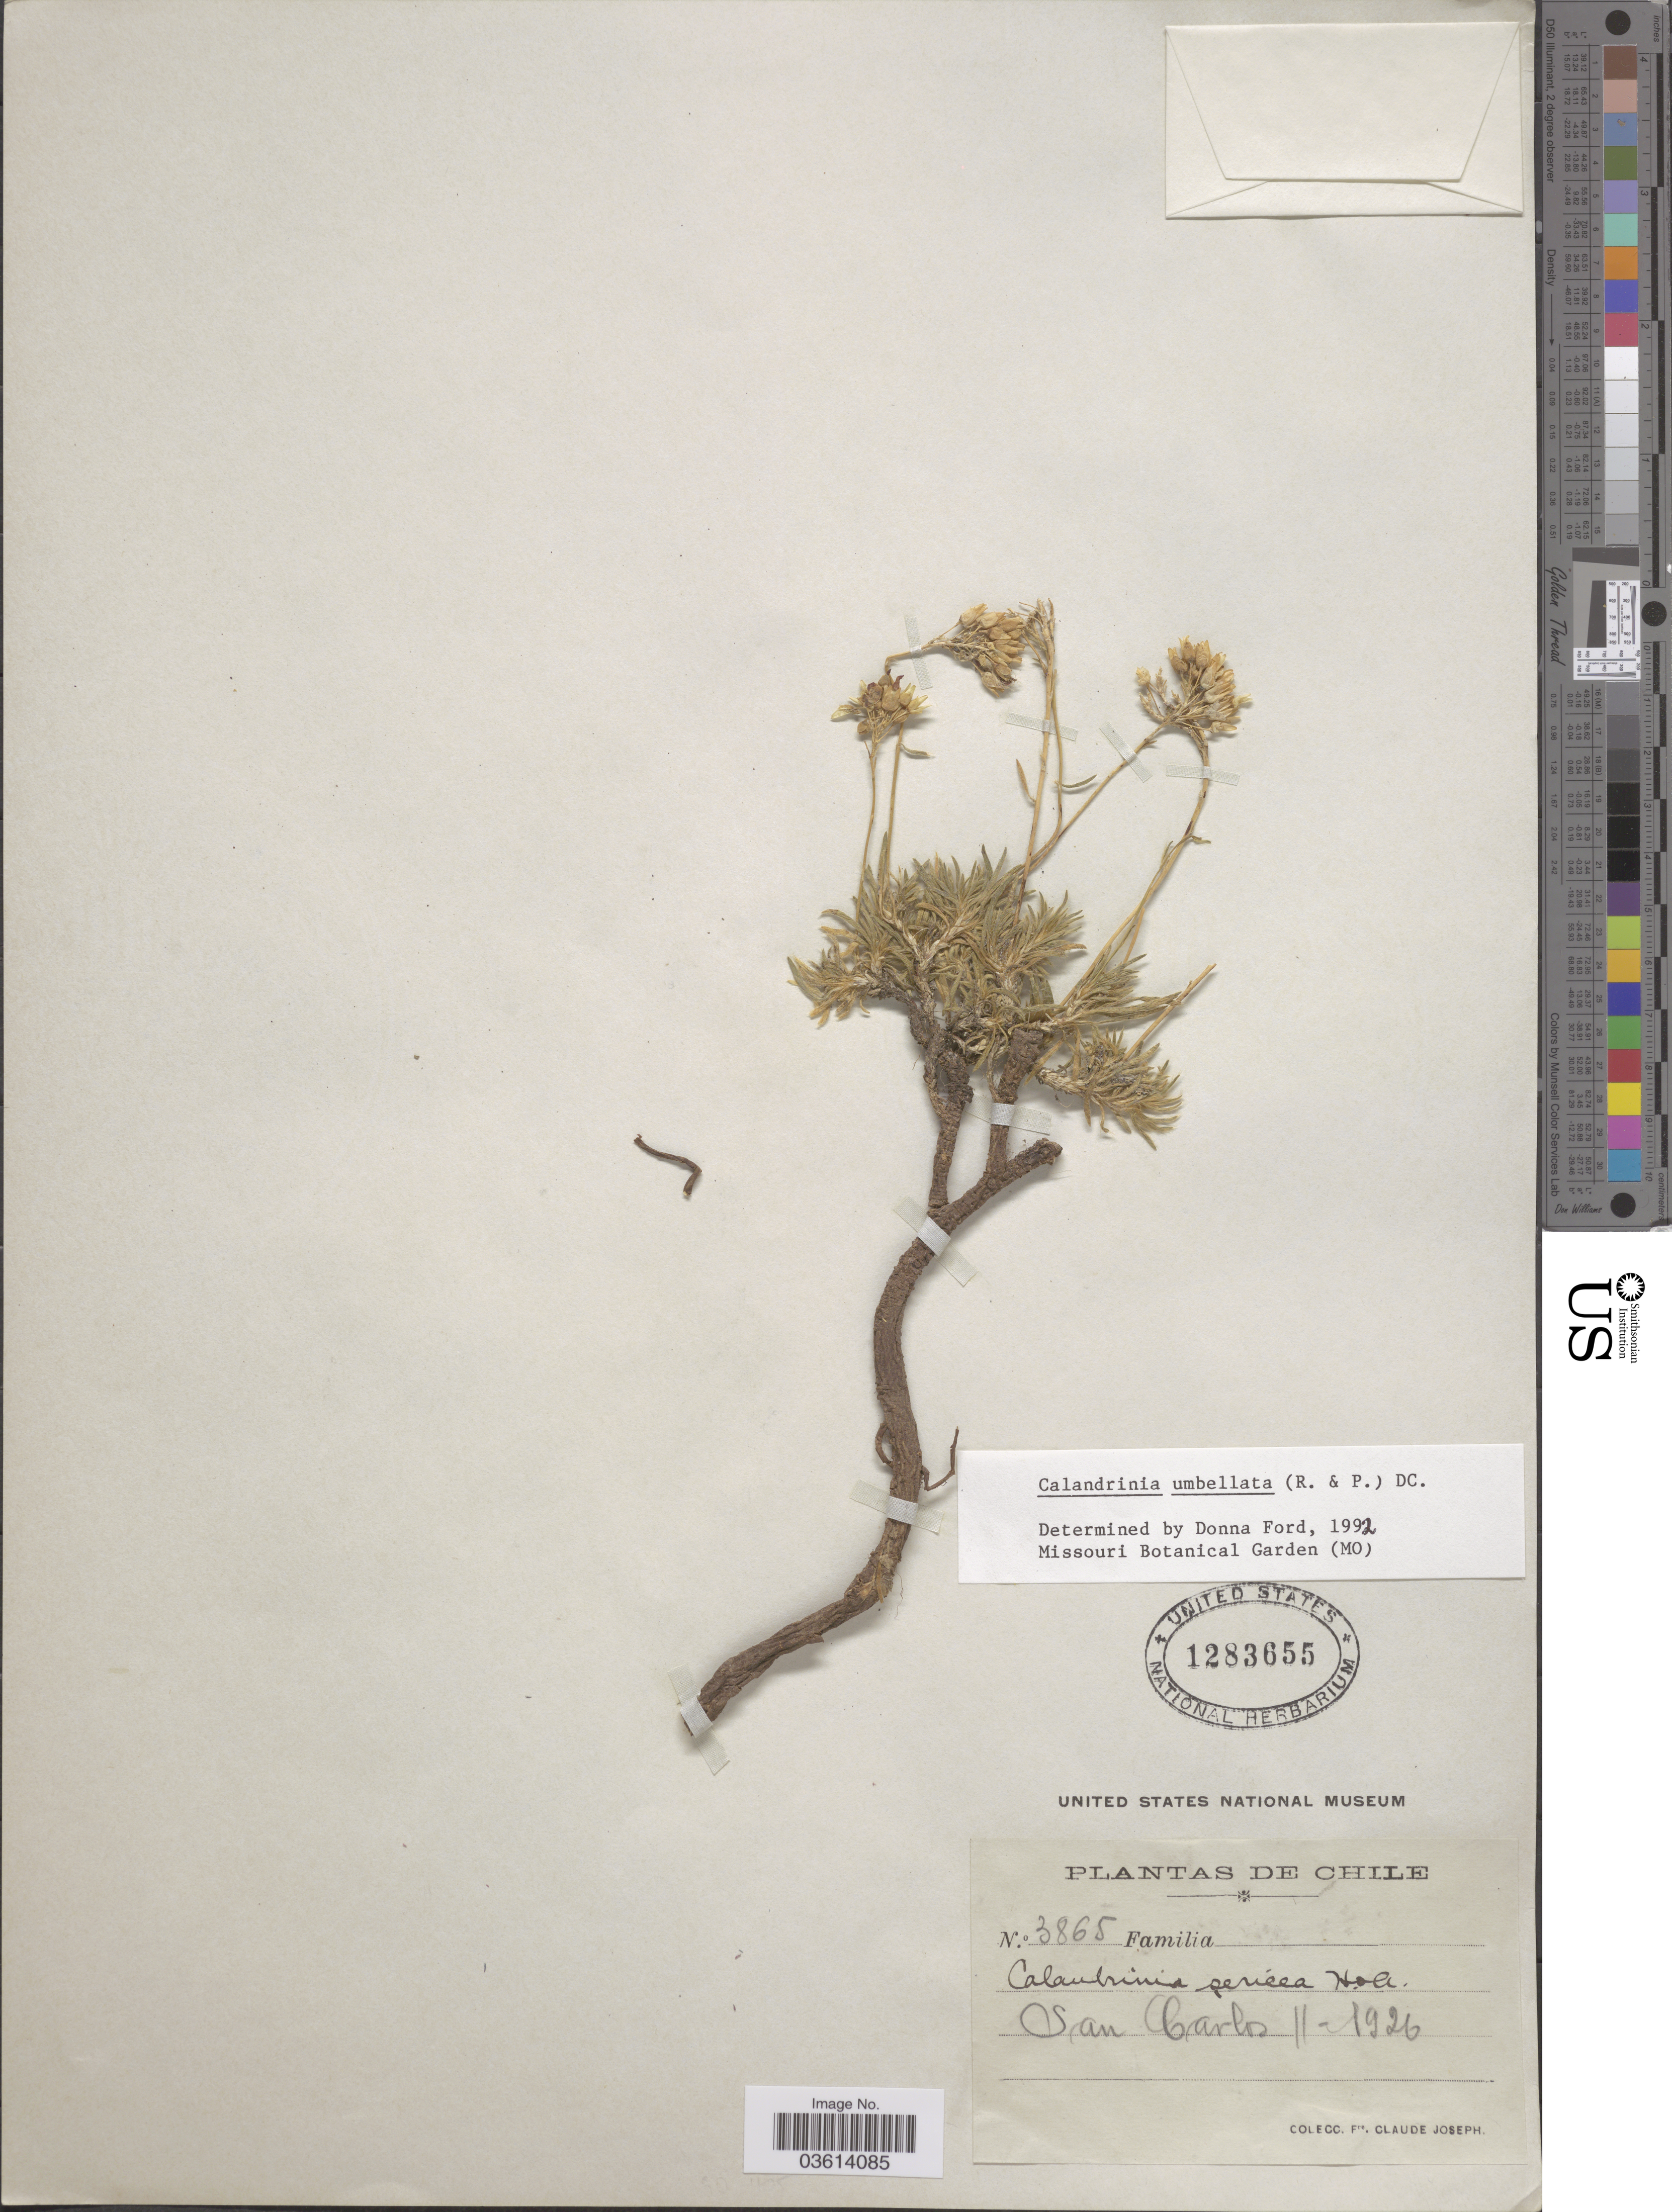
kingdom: Plantae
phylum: Tracheophyta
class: Magnoliopsida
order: Caryophyllales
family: Montiaceae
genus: Montiopsis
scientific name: Montiopsis umbellata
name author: (Ruiz & Pav.) D.I. Ford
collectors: Bro. Claude-Joseph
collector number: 3865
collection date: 1926-02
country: Chile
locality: San Carlos.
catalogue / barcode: US 1283655